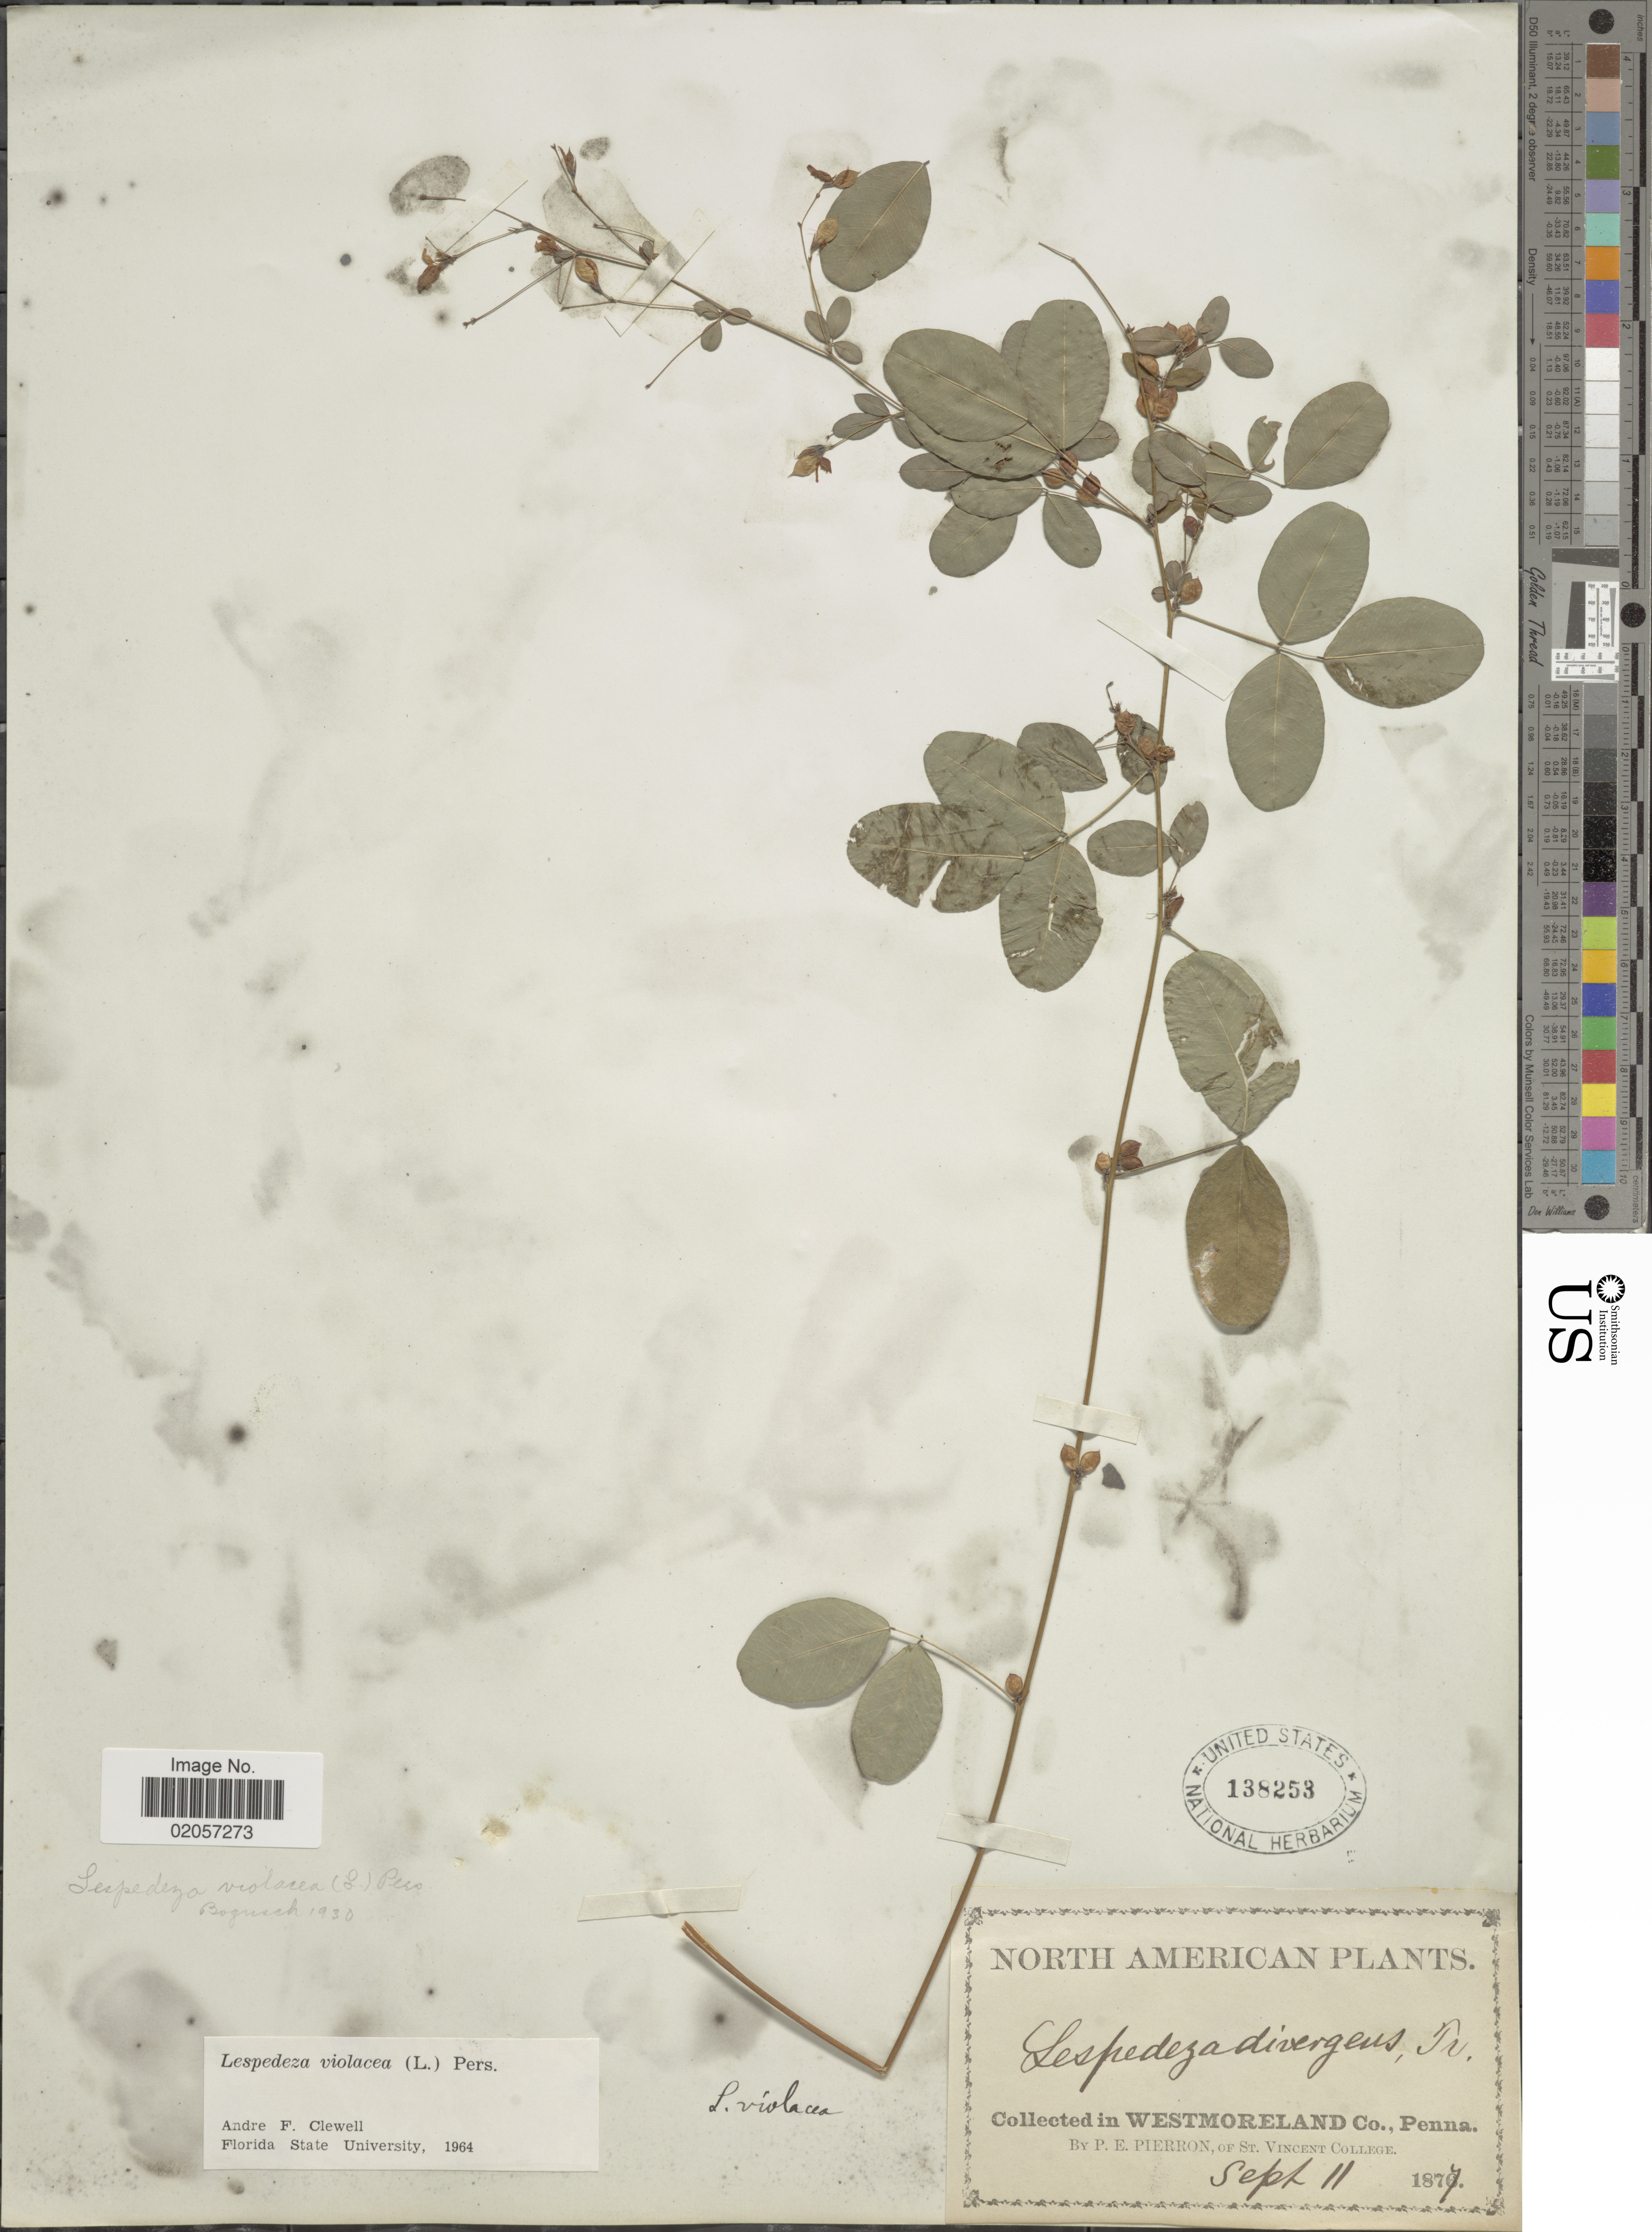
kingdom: Plantae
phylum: Tracheophyta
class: Magnoliopsida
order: Fabales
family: Fabaceae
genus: Lespedeza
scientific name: Lespedeza violacea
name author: (L.) Pers.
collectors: P. Pierron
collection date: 1877-09-11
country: United States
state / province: Pennsylvania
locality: Westmoreland Co., Penna.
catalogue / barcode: US 138253